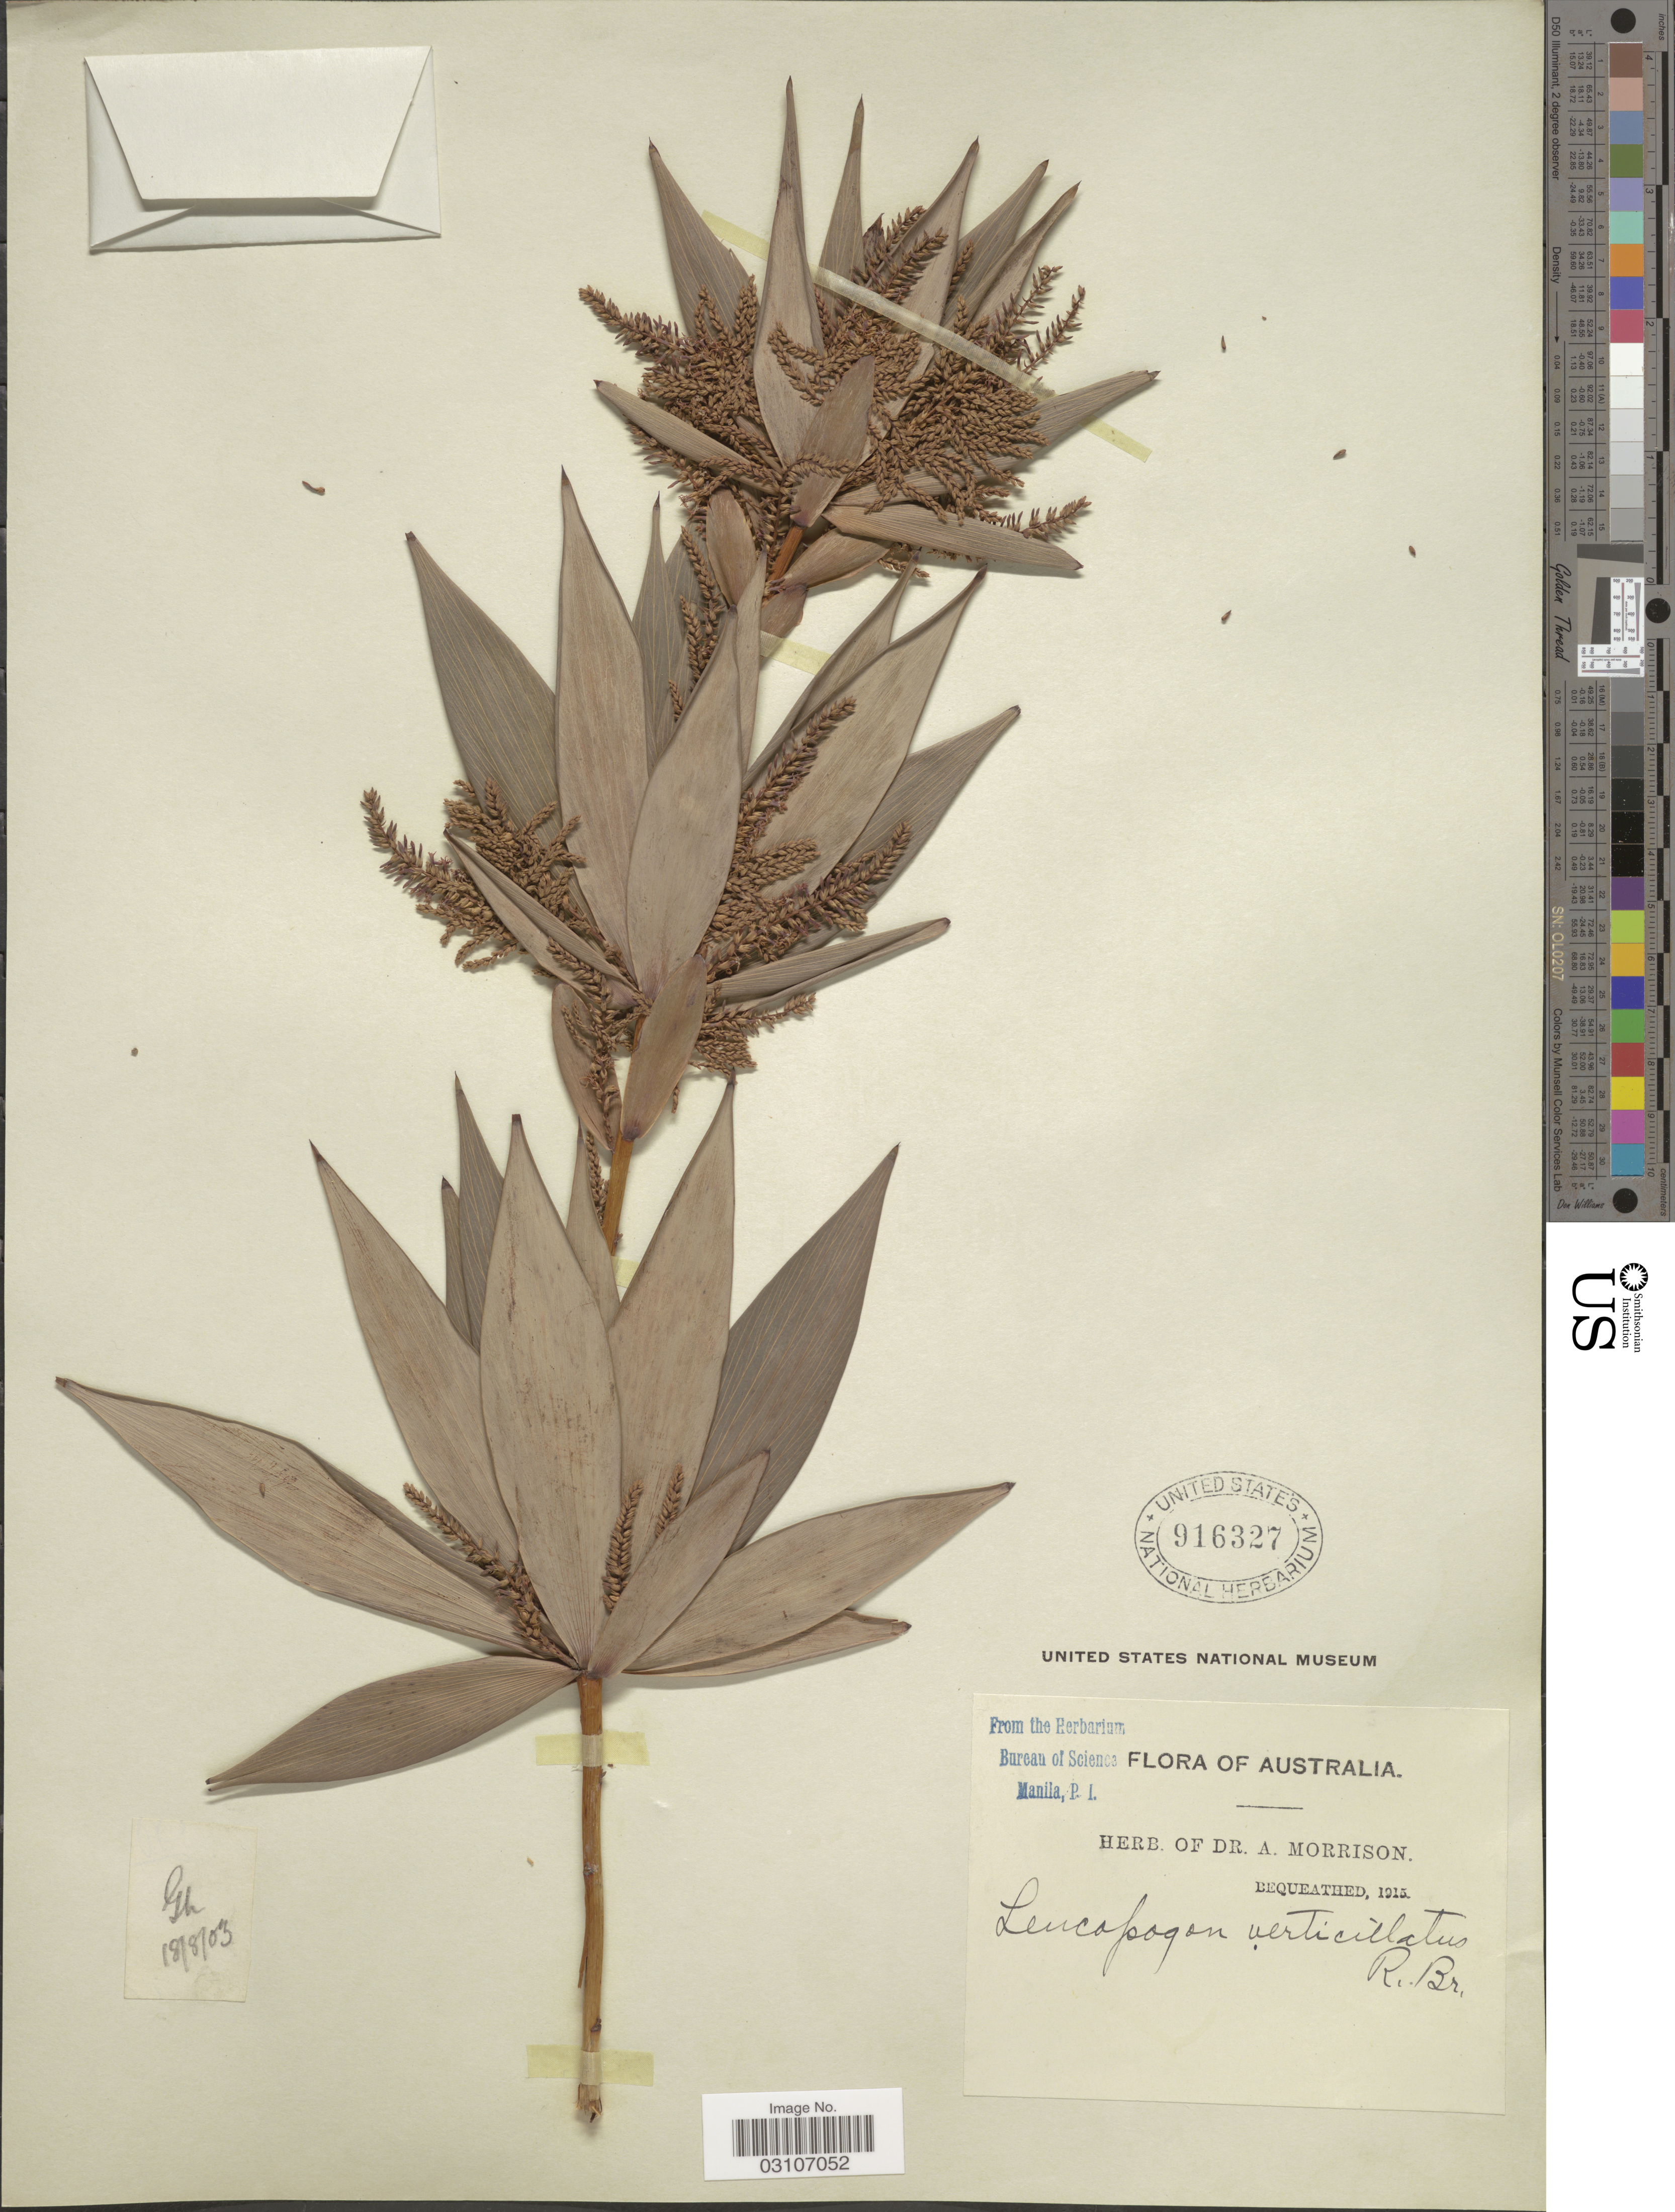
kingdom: Plantae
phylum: Tracheophyta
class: Magnoliopsida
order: Ericales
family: Ericaceae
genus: Leucopogon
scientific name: Leucopogon verticillatus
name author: R. Br.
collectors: ex herb. Dr. A. Morrison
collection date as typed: Transcribed d/m/y: 18/8/3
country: Australia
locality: Gh.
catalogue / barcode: US 916327